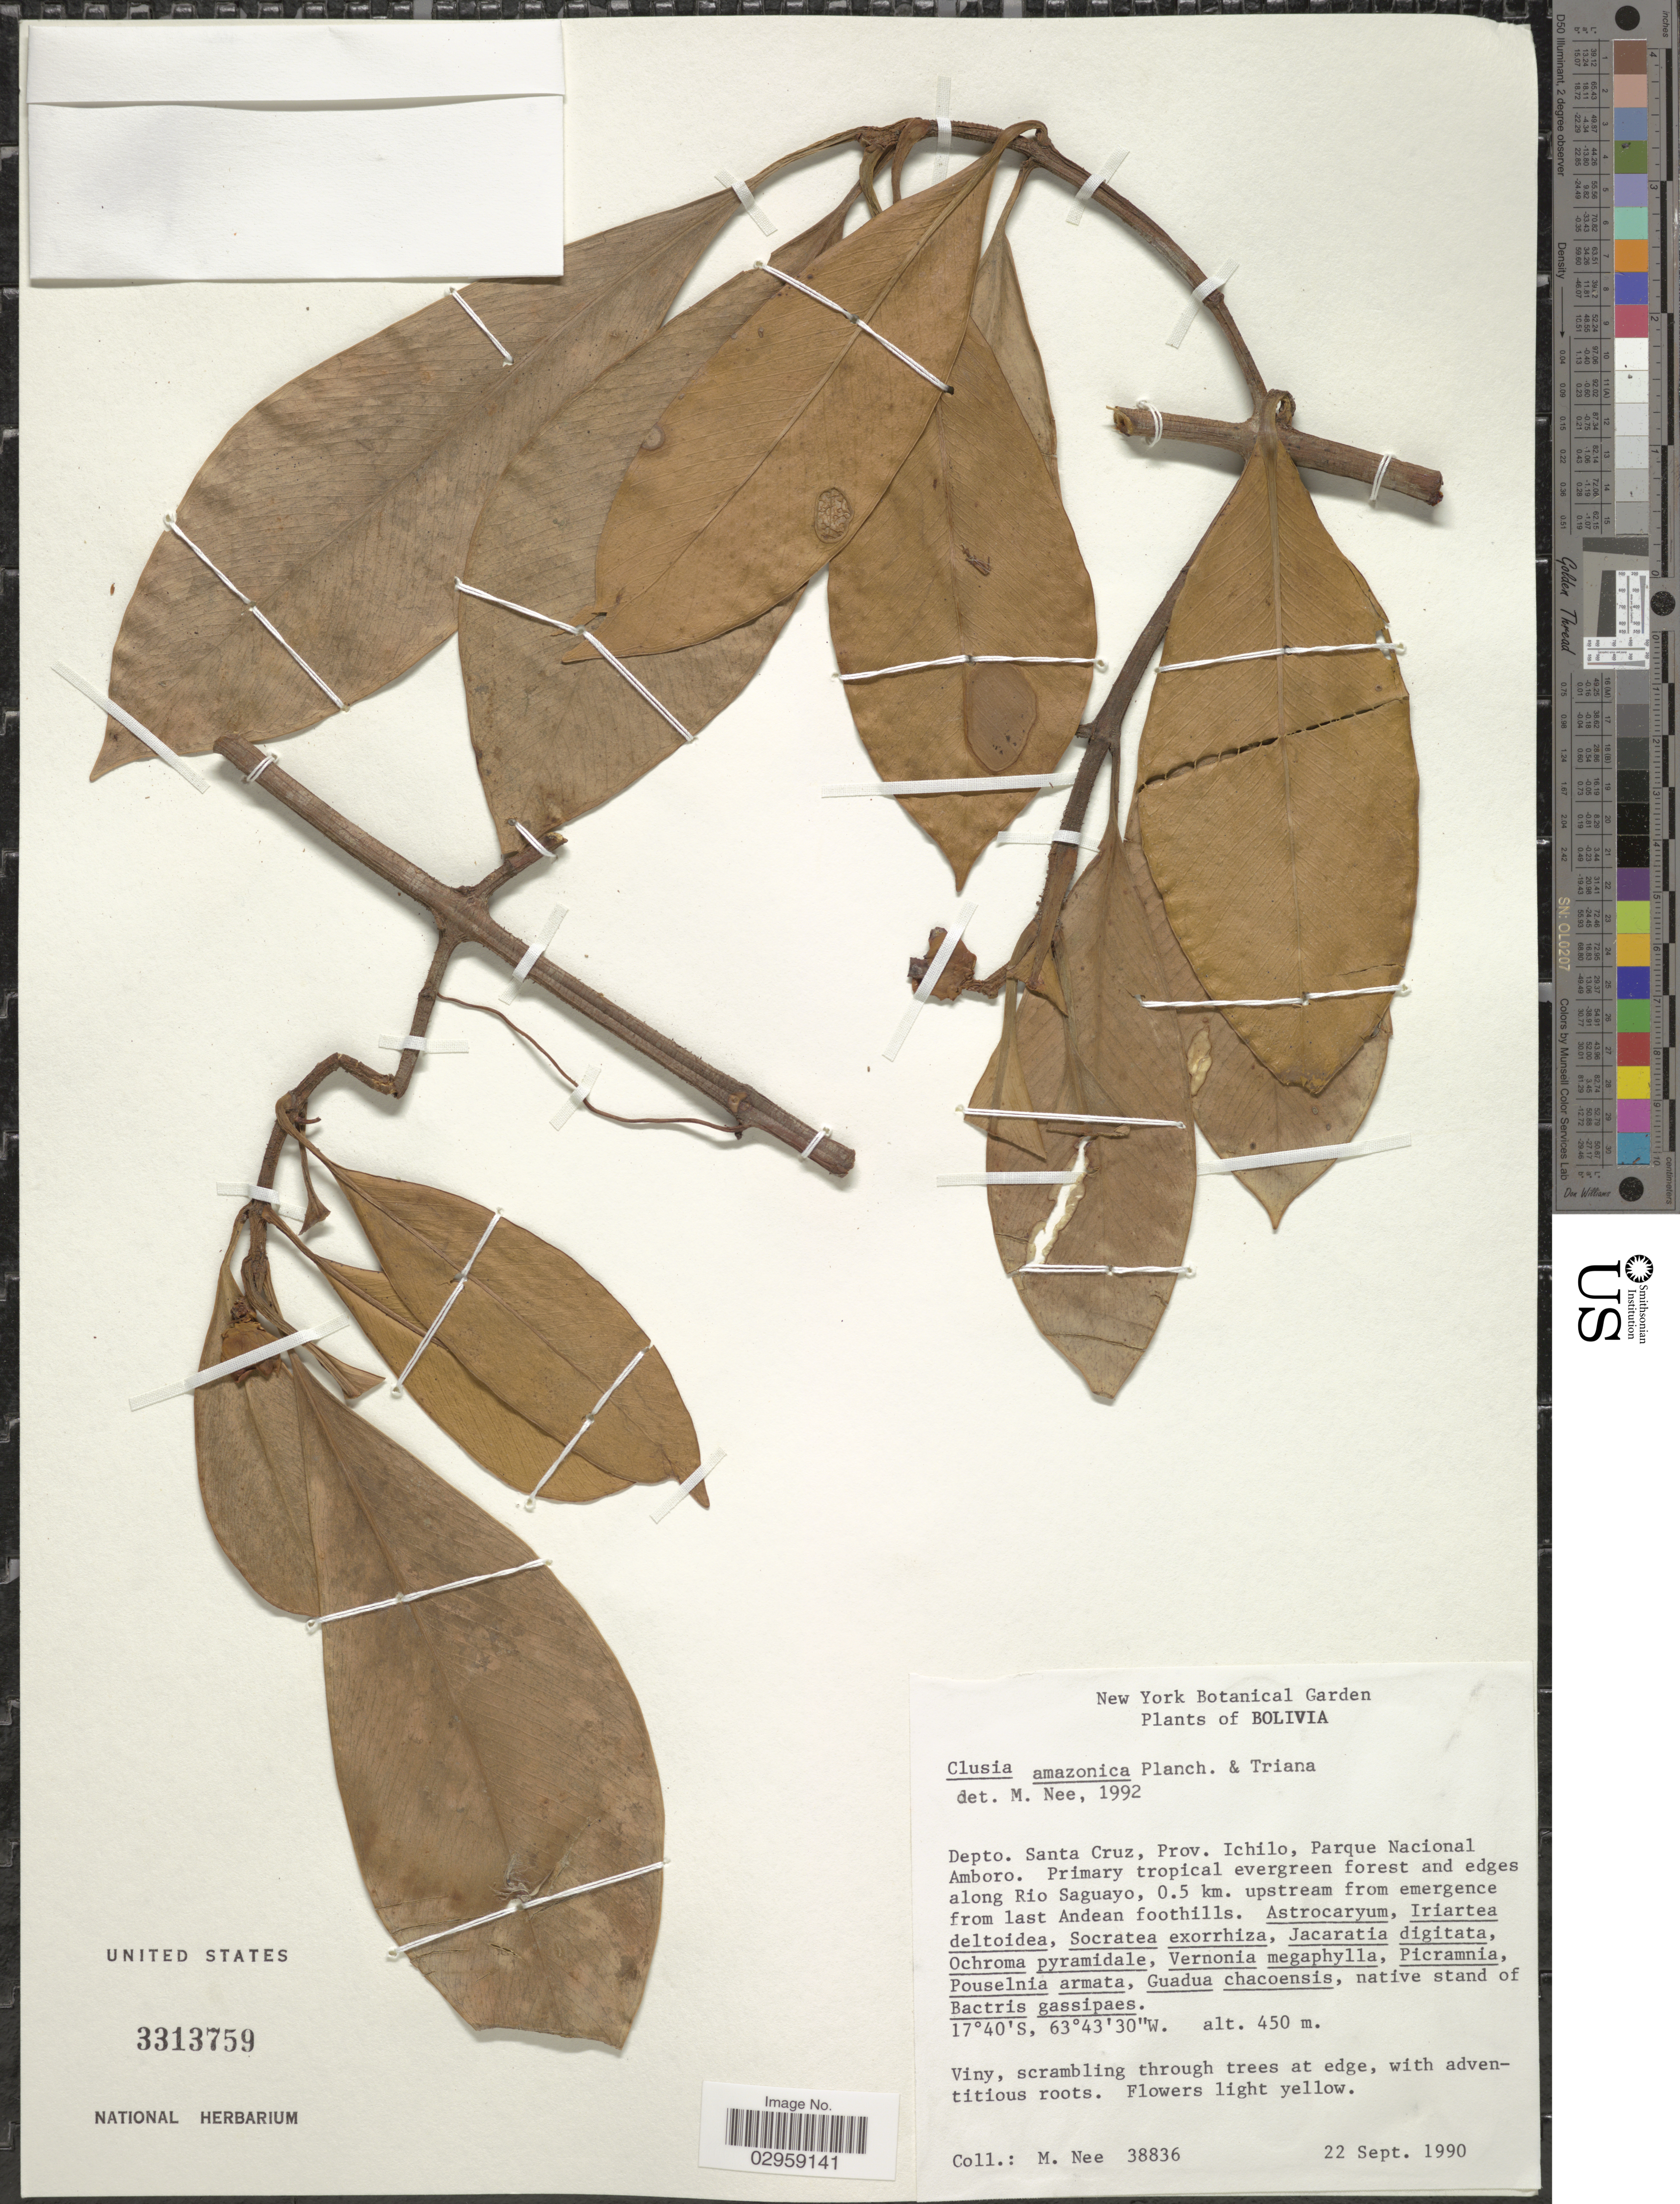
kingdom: Plantae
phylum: Tracheophyta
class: Magnoliopsida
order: Malpighiales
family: Clusiaceae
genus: Clusia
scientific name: Clusia amazonica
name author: Planch. & Triana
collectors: M. Nee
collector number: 38836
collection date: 1990-09-22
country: Bolivia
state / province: Santa Cruz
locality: Depto. Santa Cruz, Prov. Ichilo, Parque Nacional Amboro. Primary tropical evergreen forest and edges along Rio Saguayo, 0.5 km. upstream from emergence from last Andean foothills.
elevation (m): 450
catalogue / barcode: US 3313759